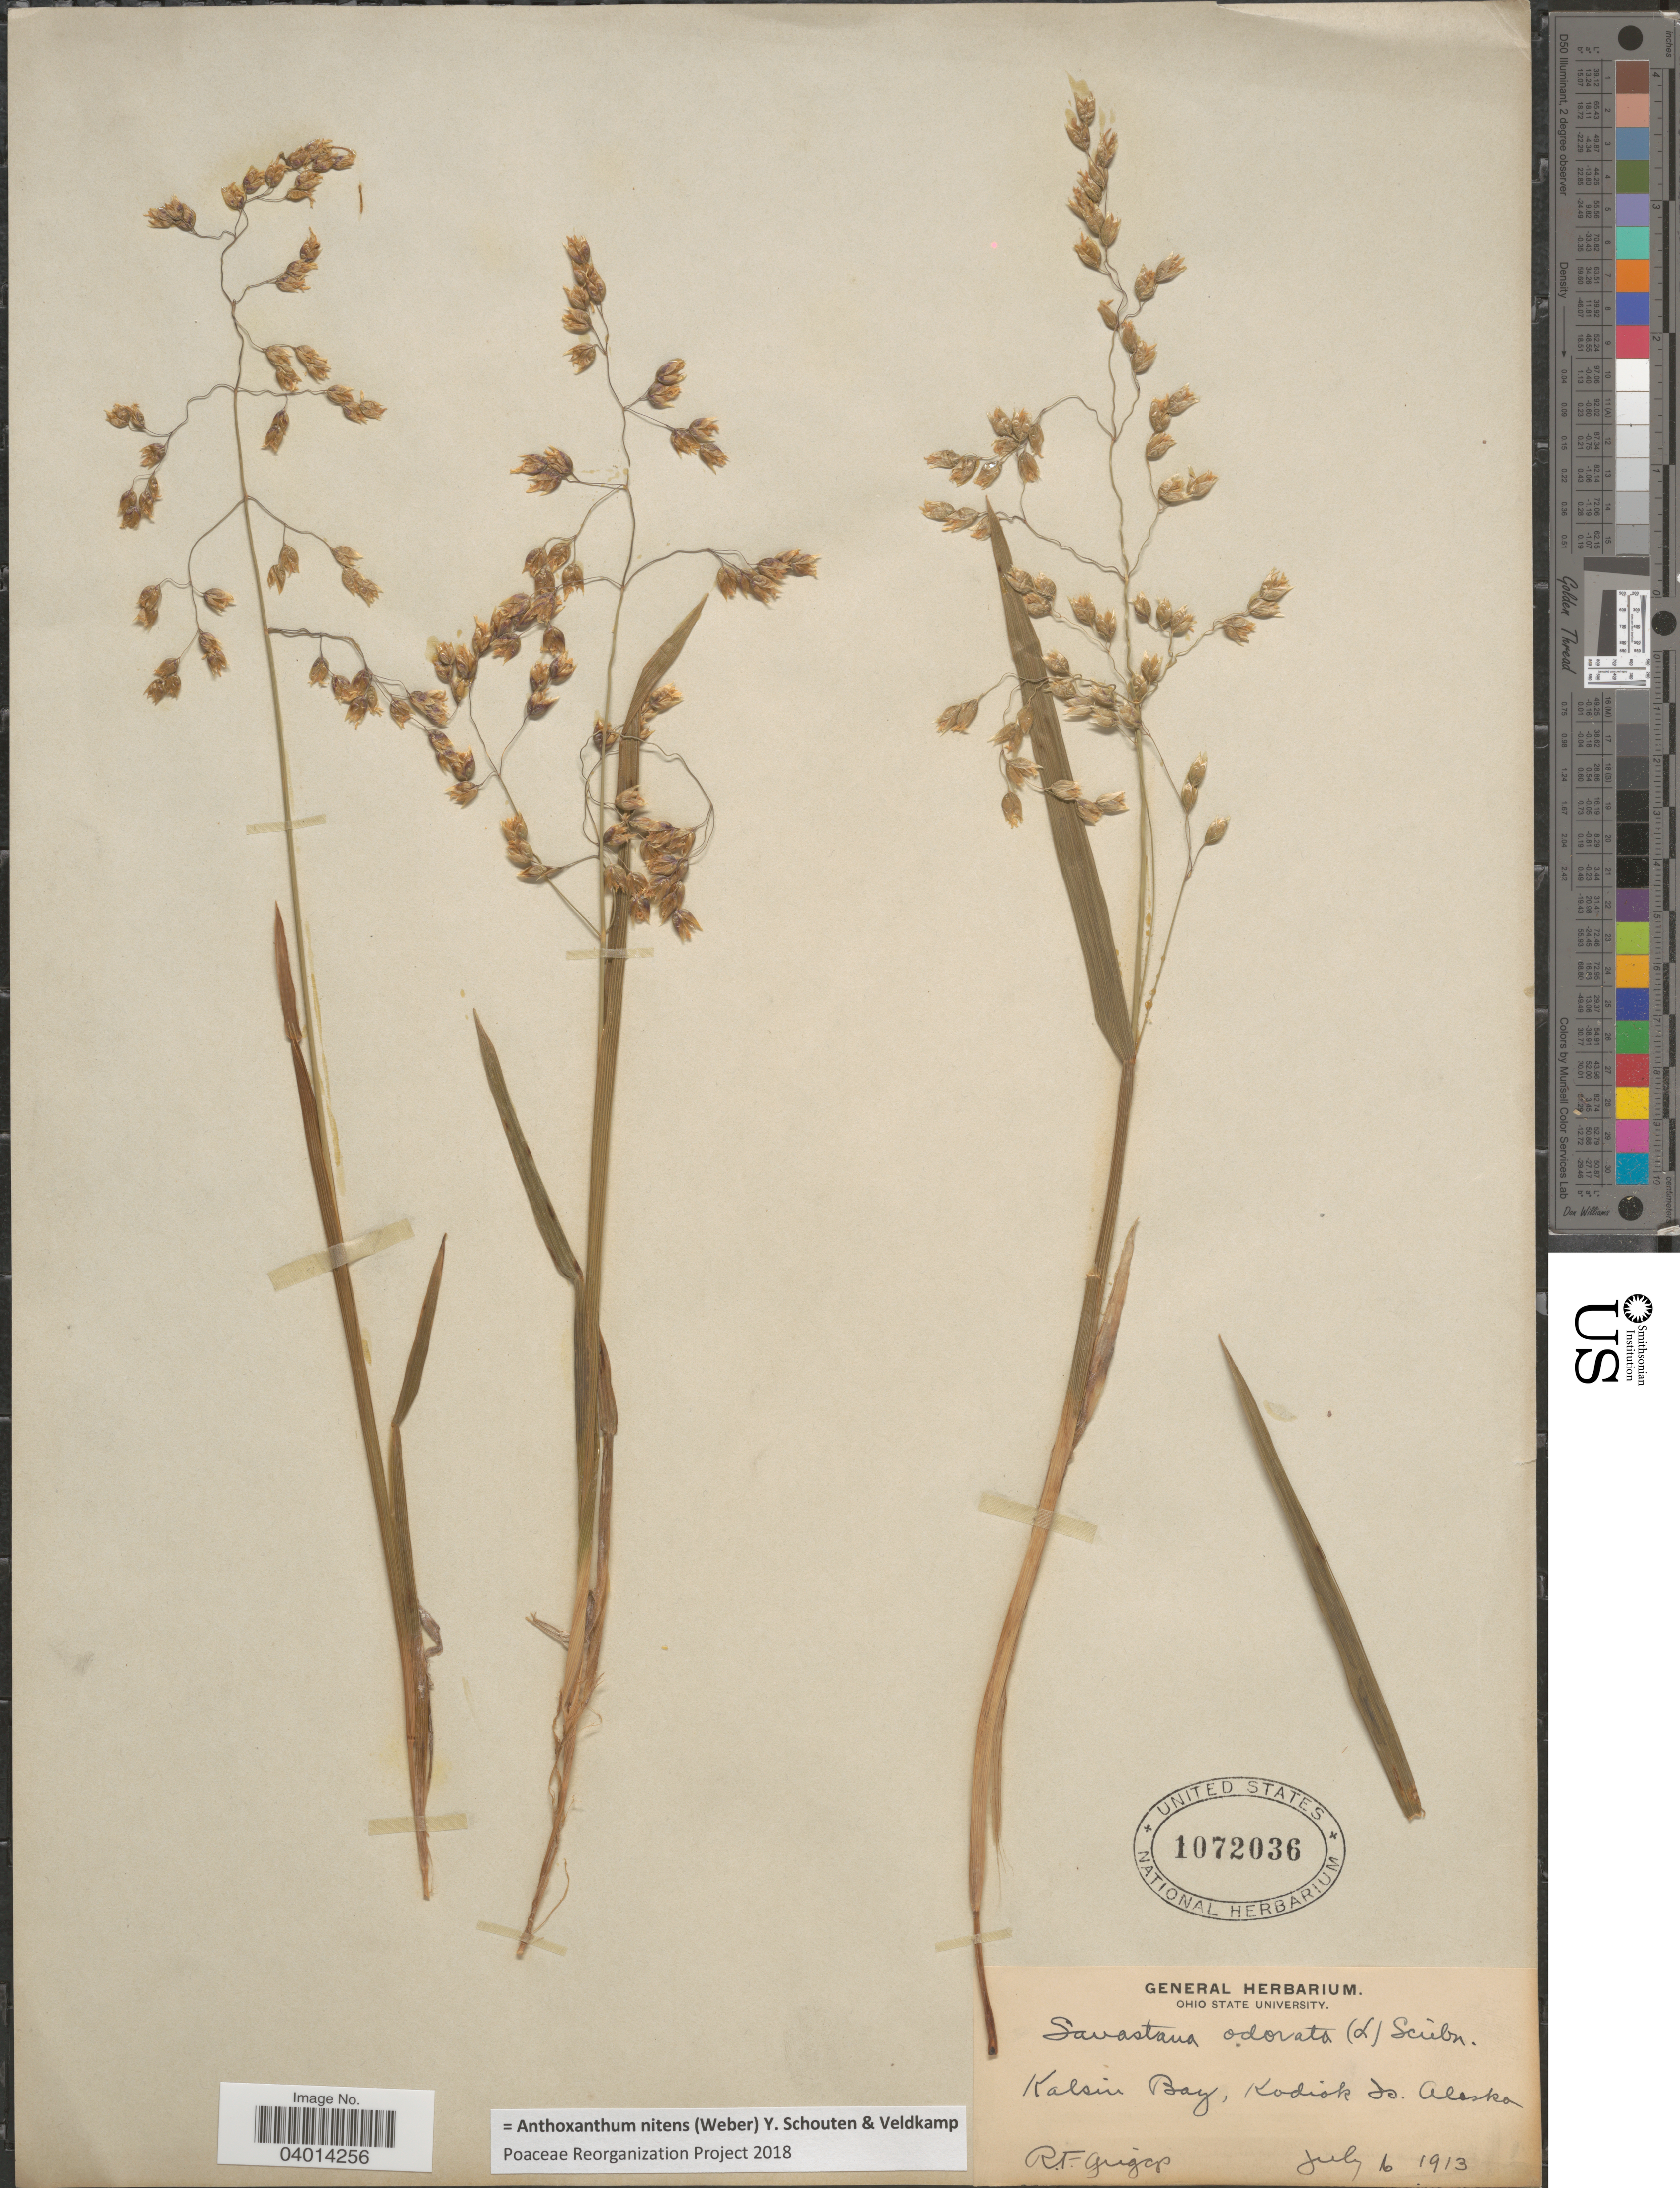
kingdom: Plantae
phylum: Tracheophyta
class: Liliopsida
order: Poales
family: Poaceae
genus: Anthoxanthum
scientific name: Anthoxanthum nitens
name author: (G.H. Weber) R.T.A. Schouten & Veldkamp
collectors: R. F. Griggs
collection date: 1913-07-06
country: United States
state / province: Alaska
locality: Kalsin Bay, Kodiak Is.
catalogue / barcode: US 1072036